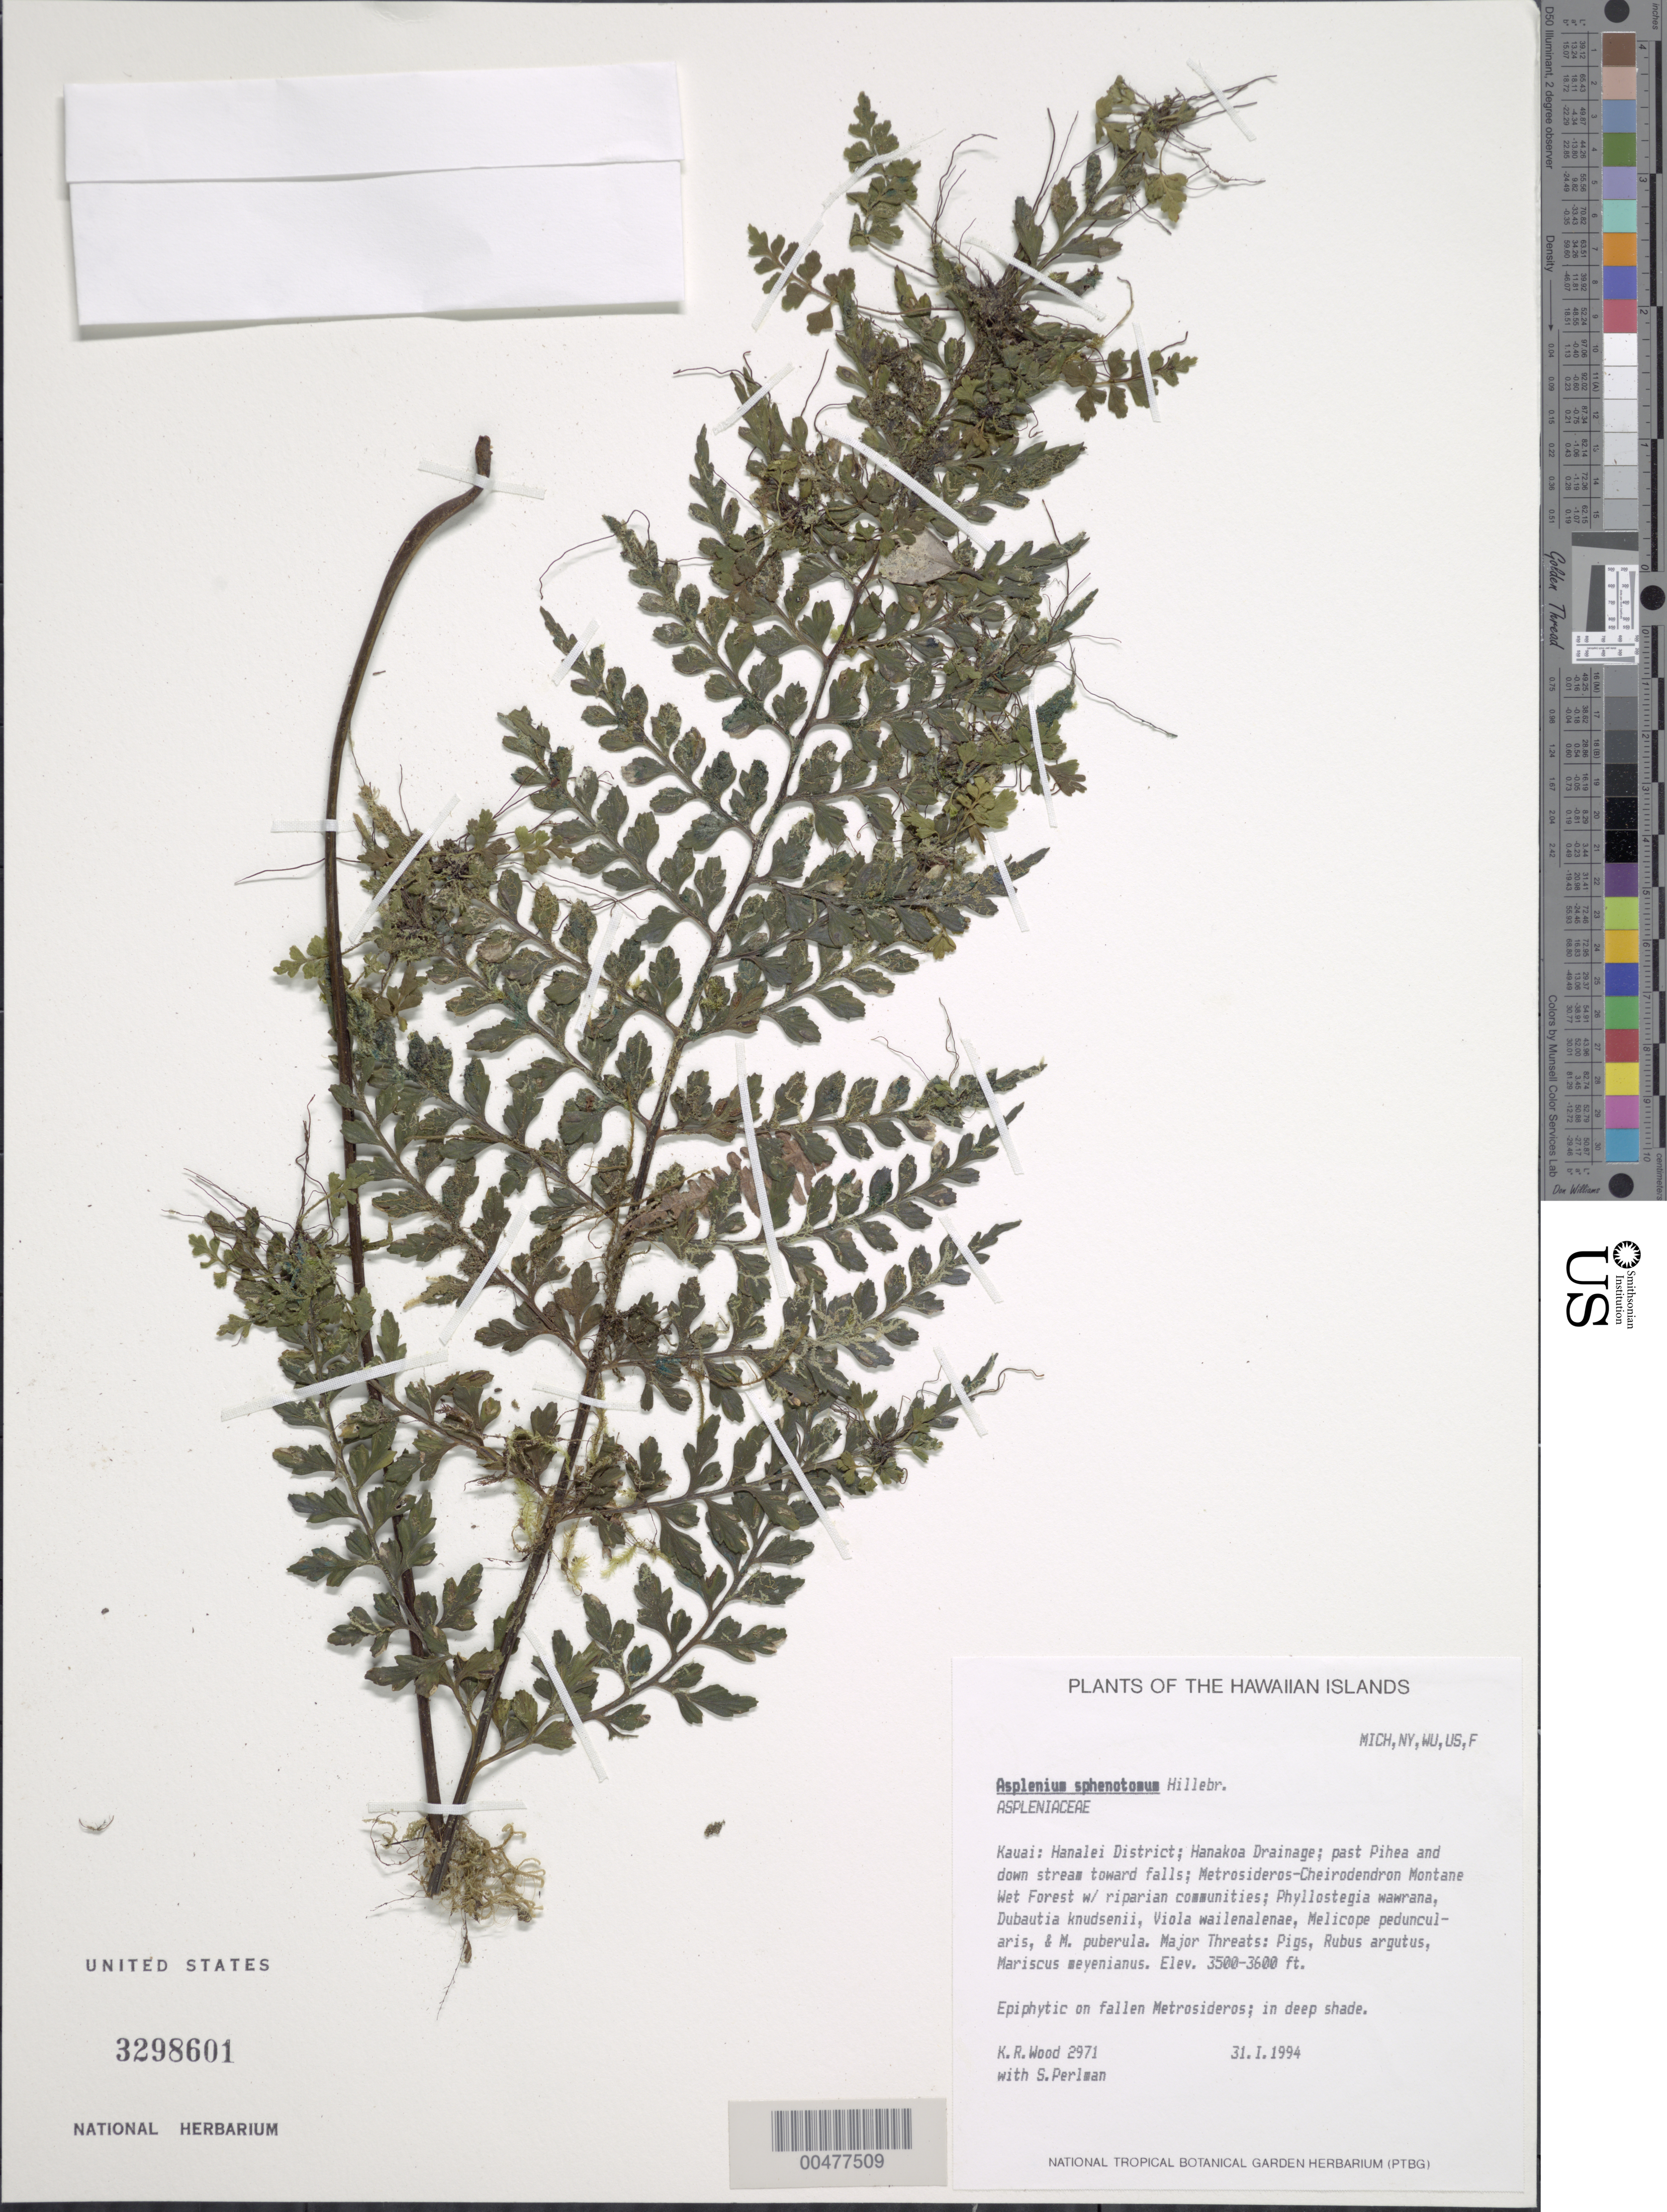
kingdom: Plantae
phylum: Tracheophyta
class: Polypodiopsida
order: Polypodiales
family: Aspleniaceae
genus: Asplenium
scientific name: Asplenium sphenotomum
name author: Hillebr.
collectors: K. R. Wood & S. P. Perlman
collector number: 2971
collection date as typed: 31 Jan 1994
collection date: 1994-01-31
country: United States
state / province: Hawaii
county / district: Kauai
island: Kaua'i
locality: Hanalei Dist., Hanakoa Drainage, past Pihea and down stream towards falls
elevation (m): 1067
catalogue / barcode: US 3298601